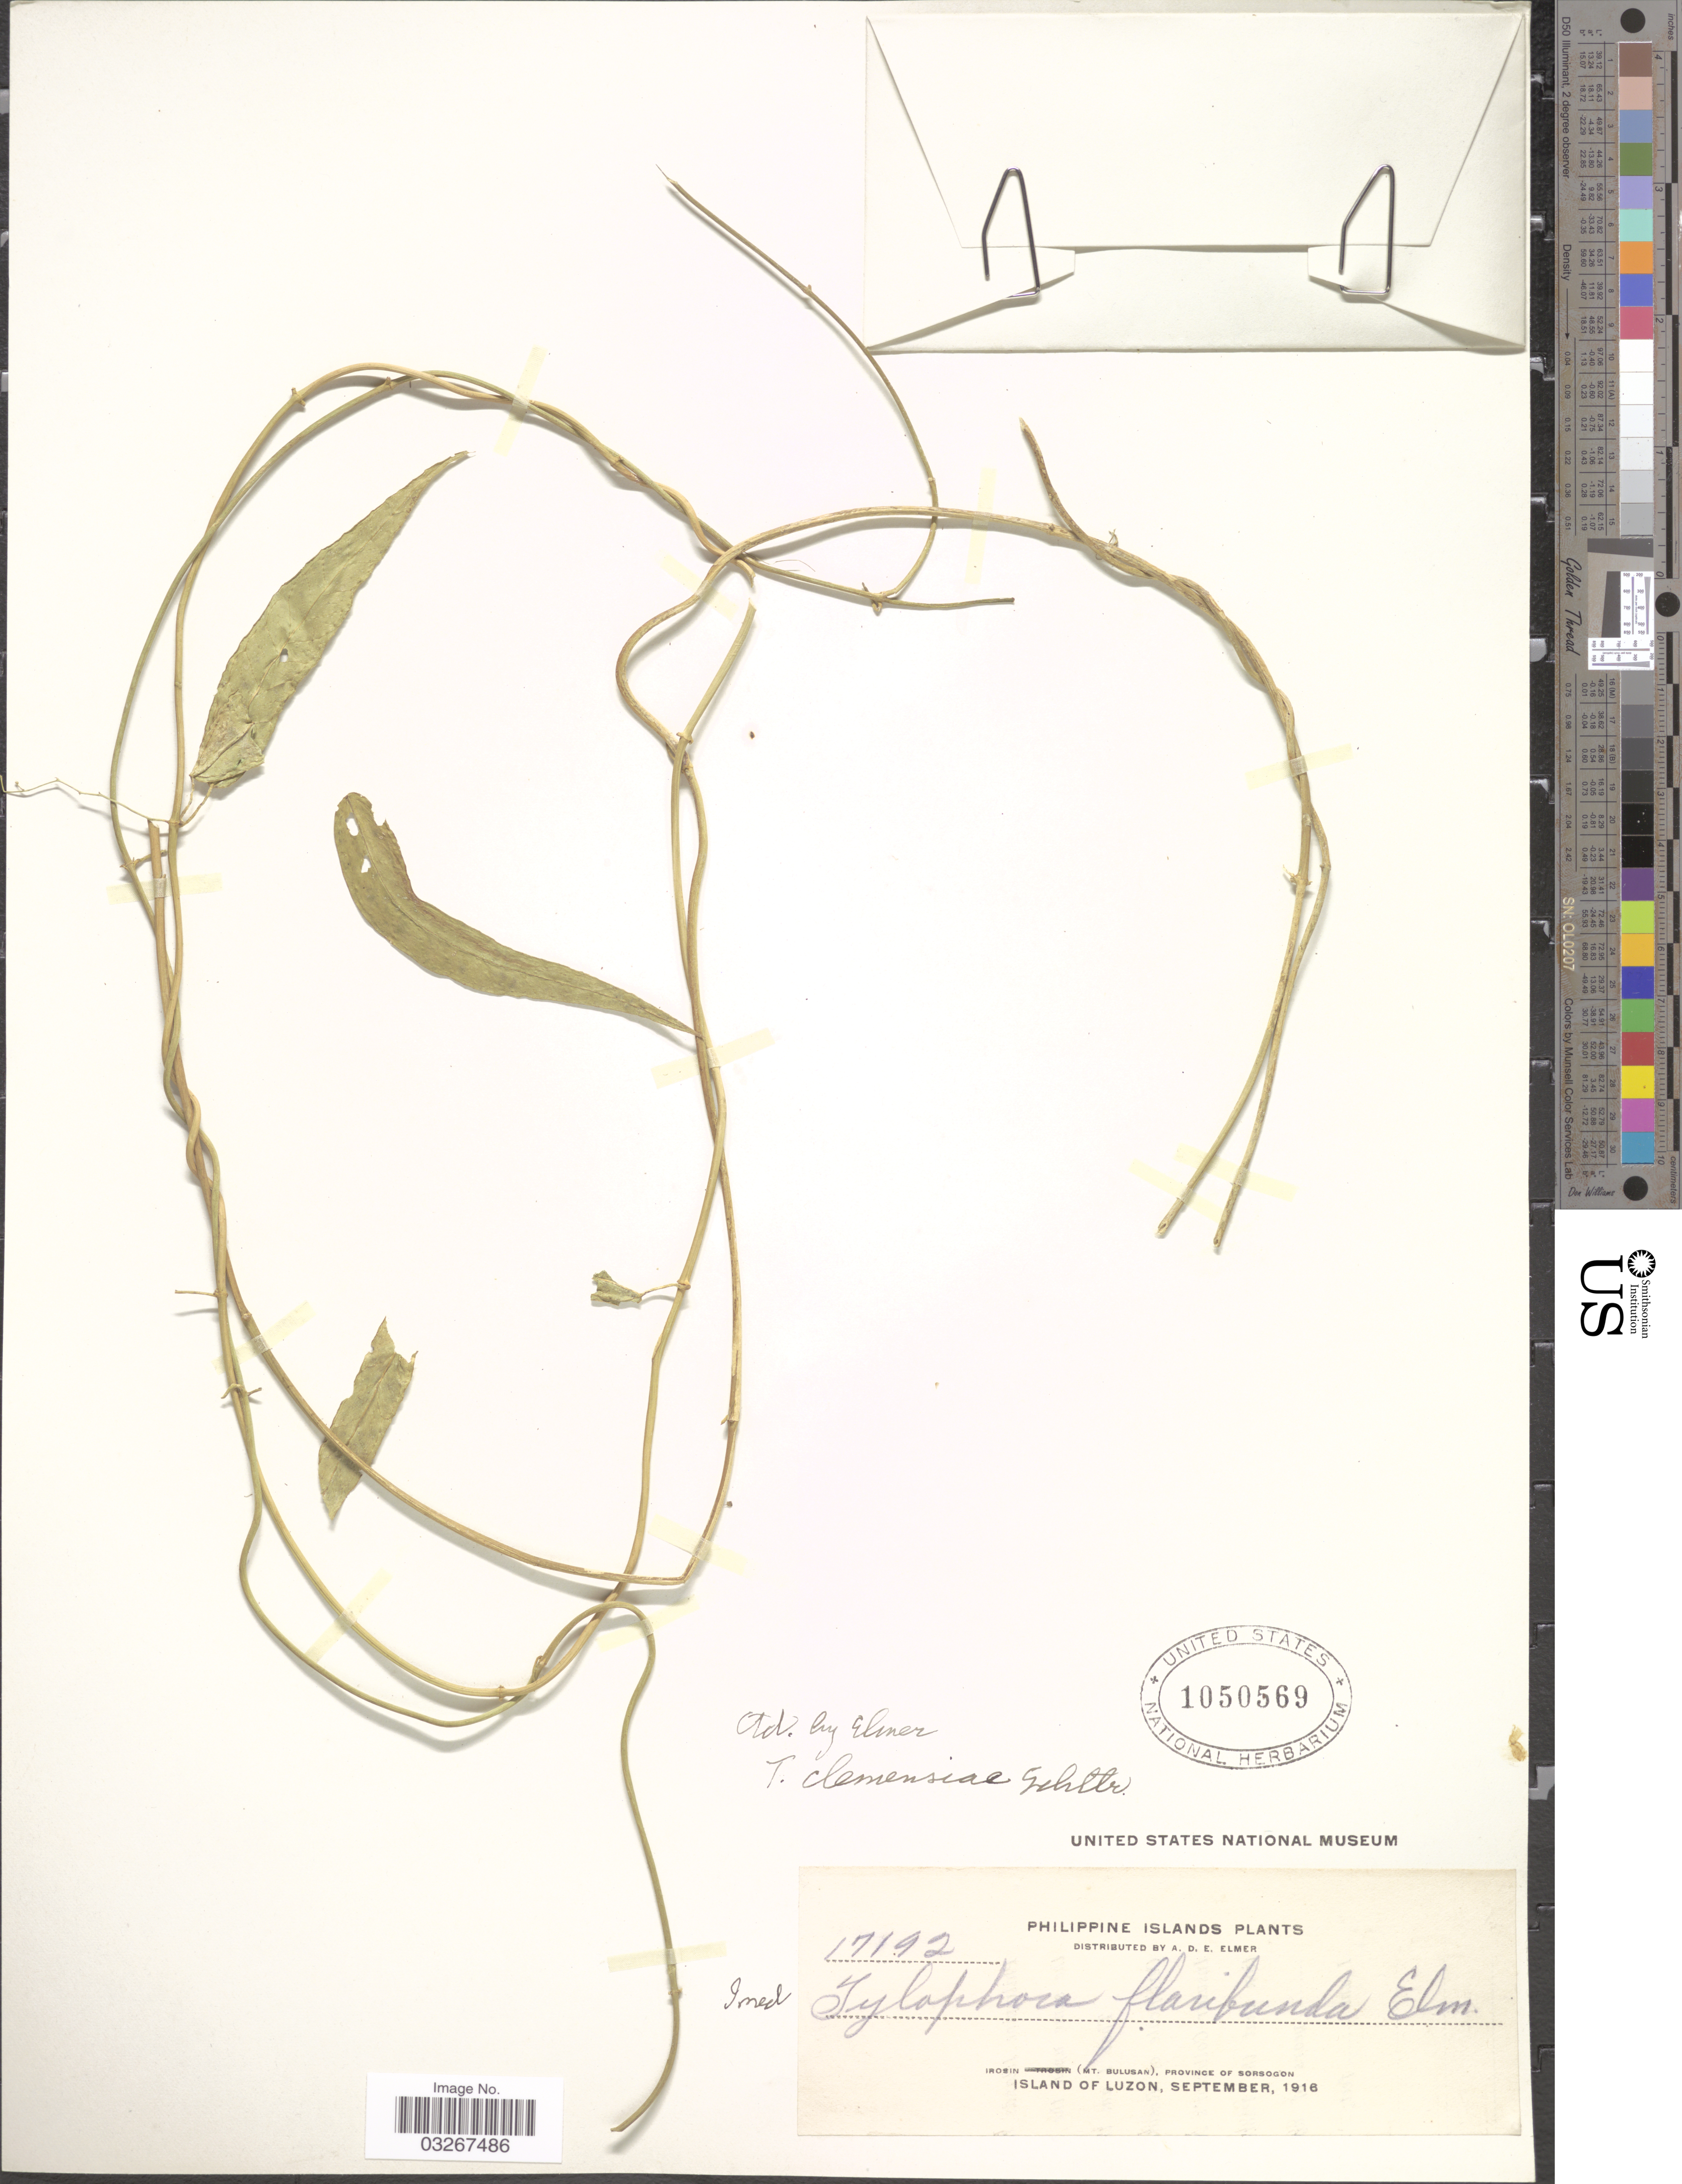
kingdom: Plantae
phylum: Tracheophyta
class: Magnoliopsida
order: Gentianales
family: Apocynaceae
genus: Tylophora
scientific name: Tylophora clemensiae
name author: Schltr.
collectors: A. D. E. Elmer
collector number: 17192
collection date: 1916-09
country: Philippines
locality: Irosin (Mt. Bulusan), Province of Sorsogon. Island of Luzon.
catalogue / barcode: US 1050569